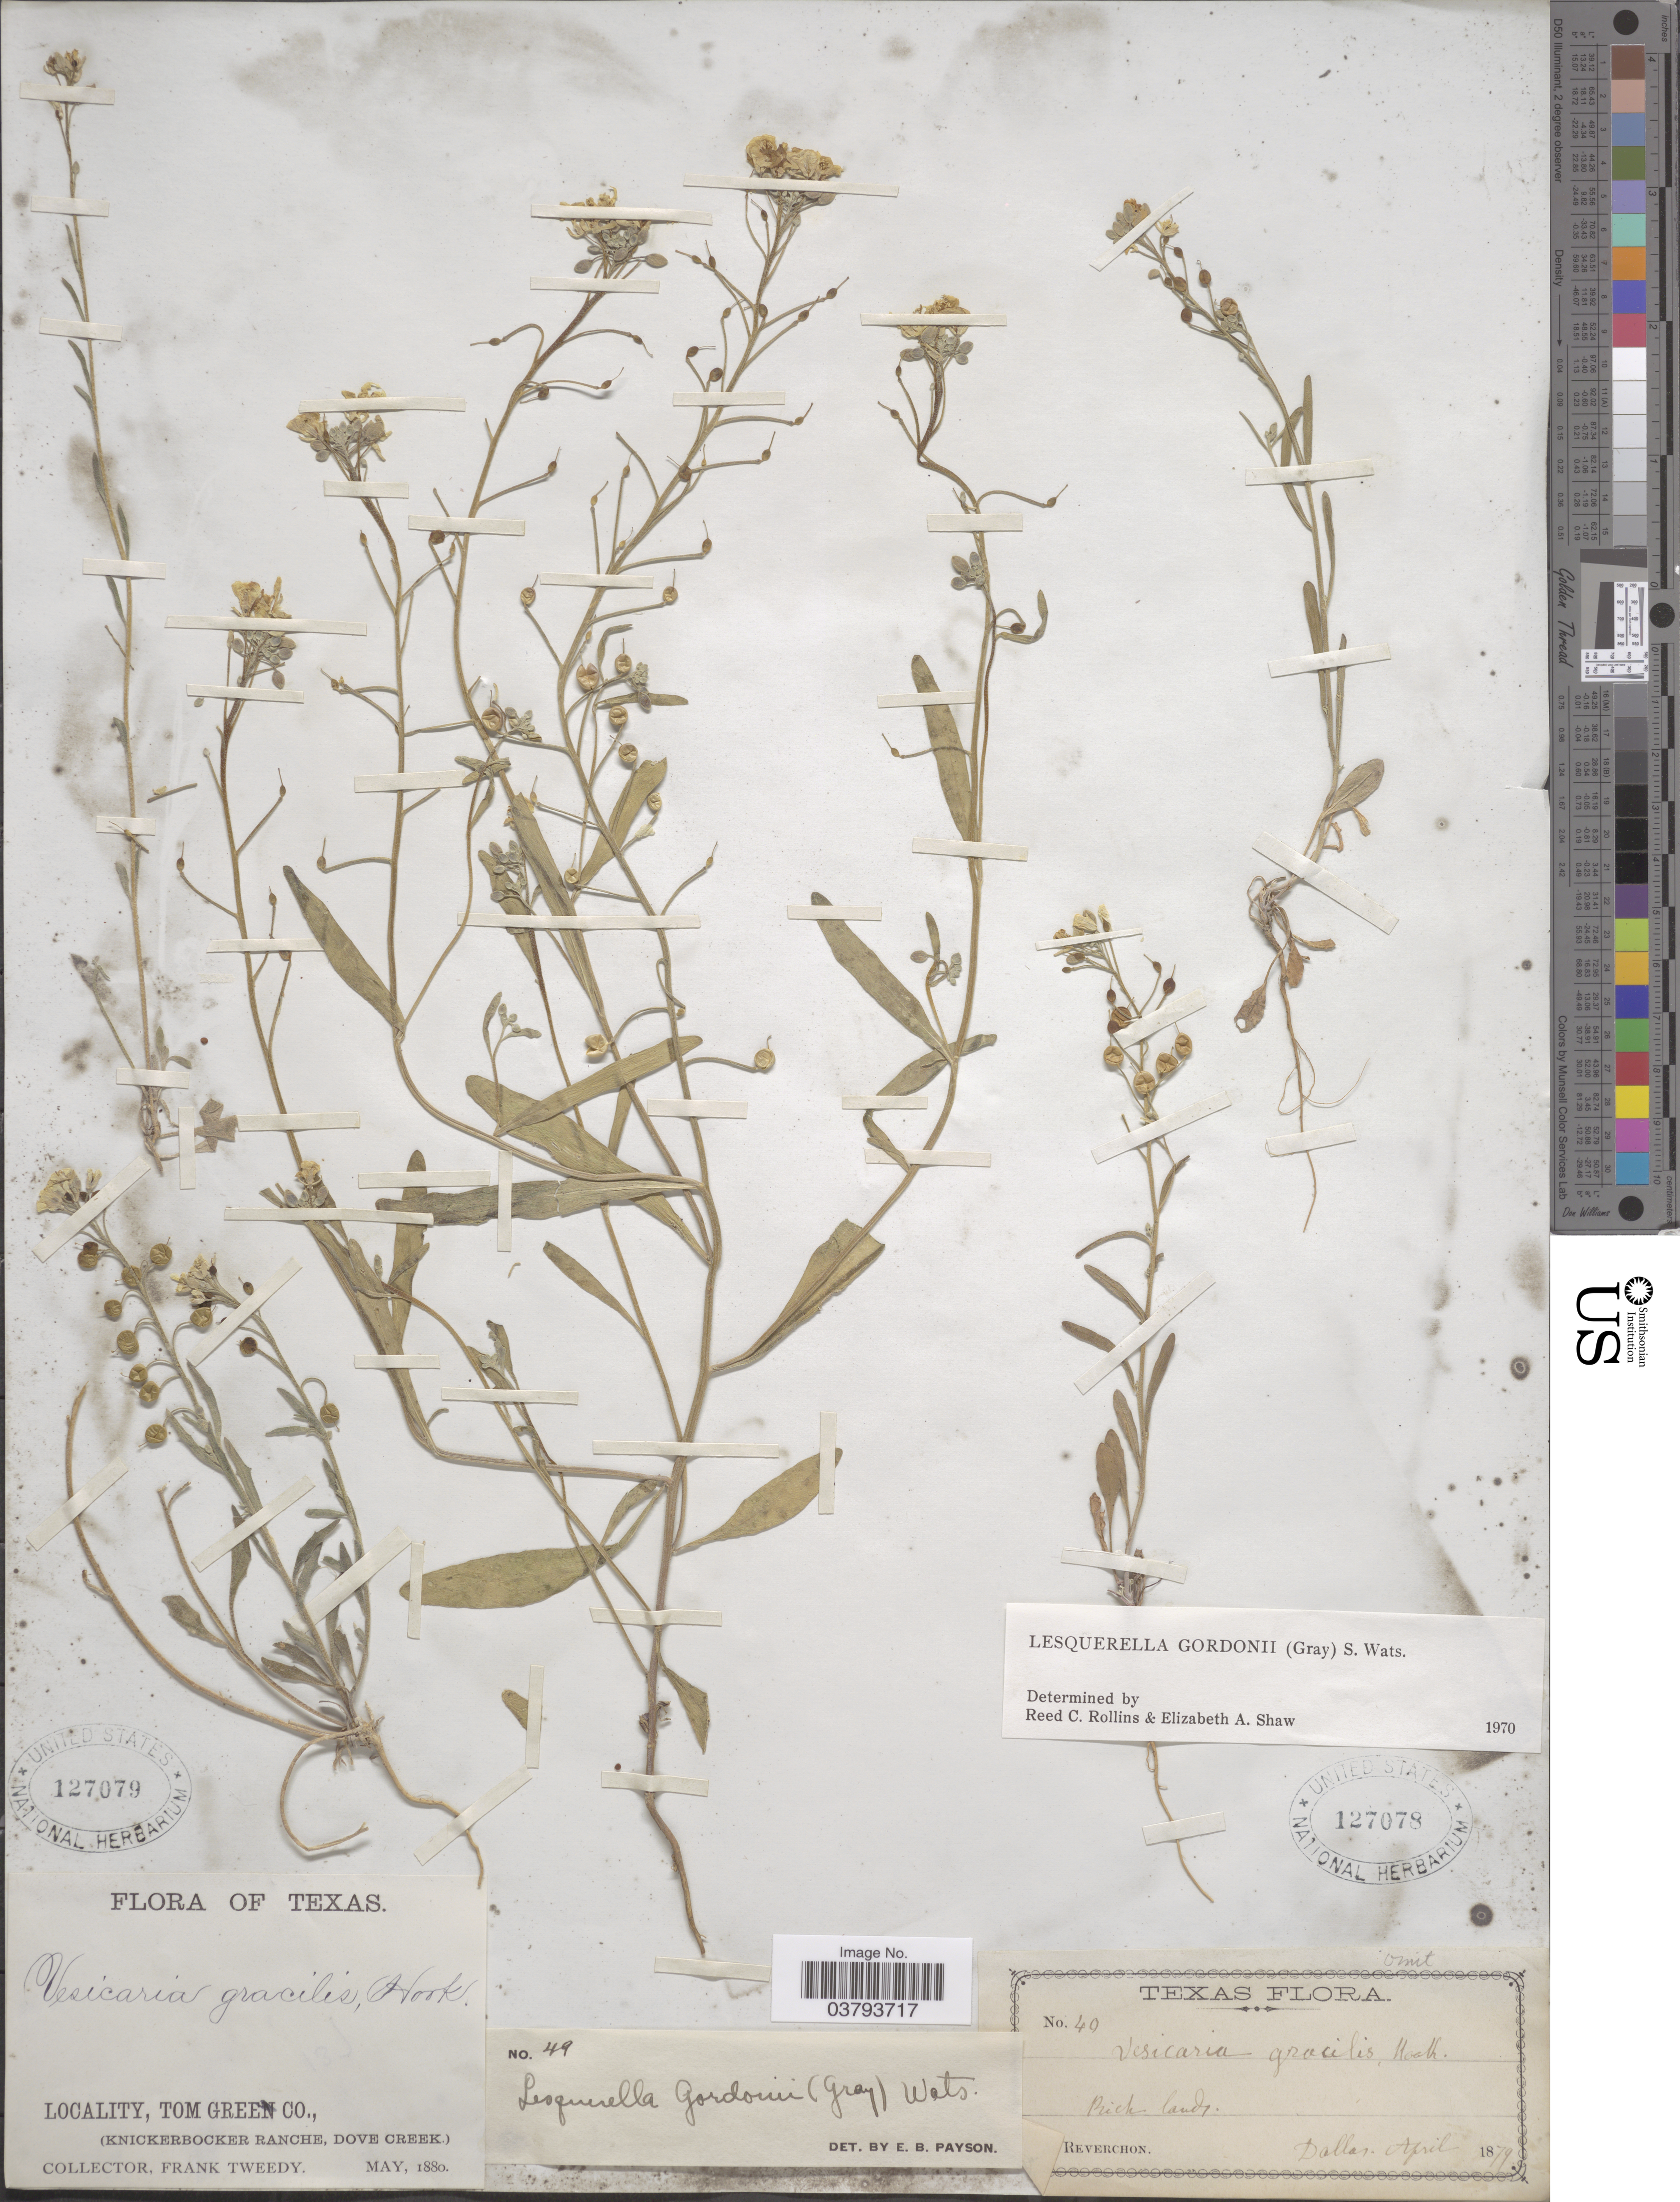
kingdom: Plantae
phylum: Tracheophyta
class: Magnoliopsida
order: Brassicales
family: Brassicaceae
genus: Lesquerella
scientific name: Lesquerella gordonii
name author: (A. Gray) S. Watson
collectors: F. Tweedy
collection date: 1880-05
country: United States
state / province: Texas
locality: Tom Green Co., ( Knickerbocker Ranche, Dove Creek).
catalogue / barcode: US 127079